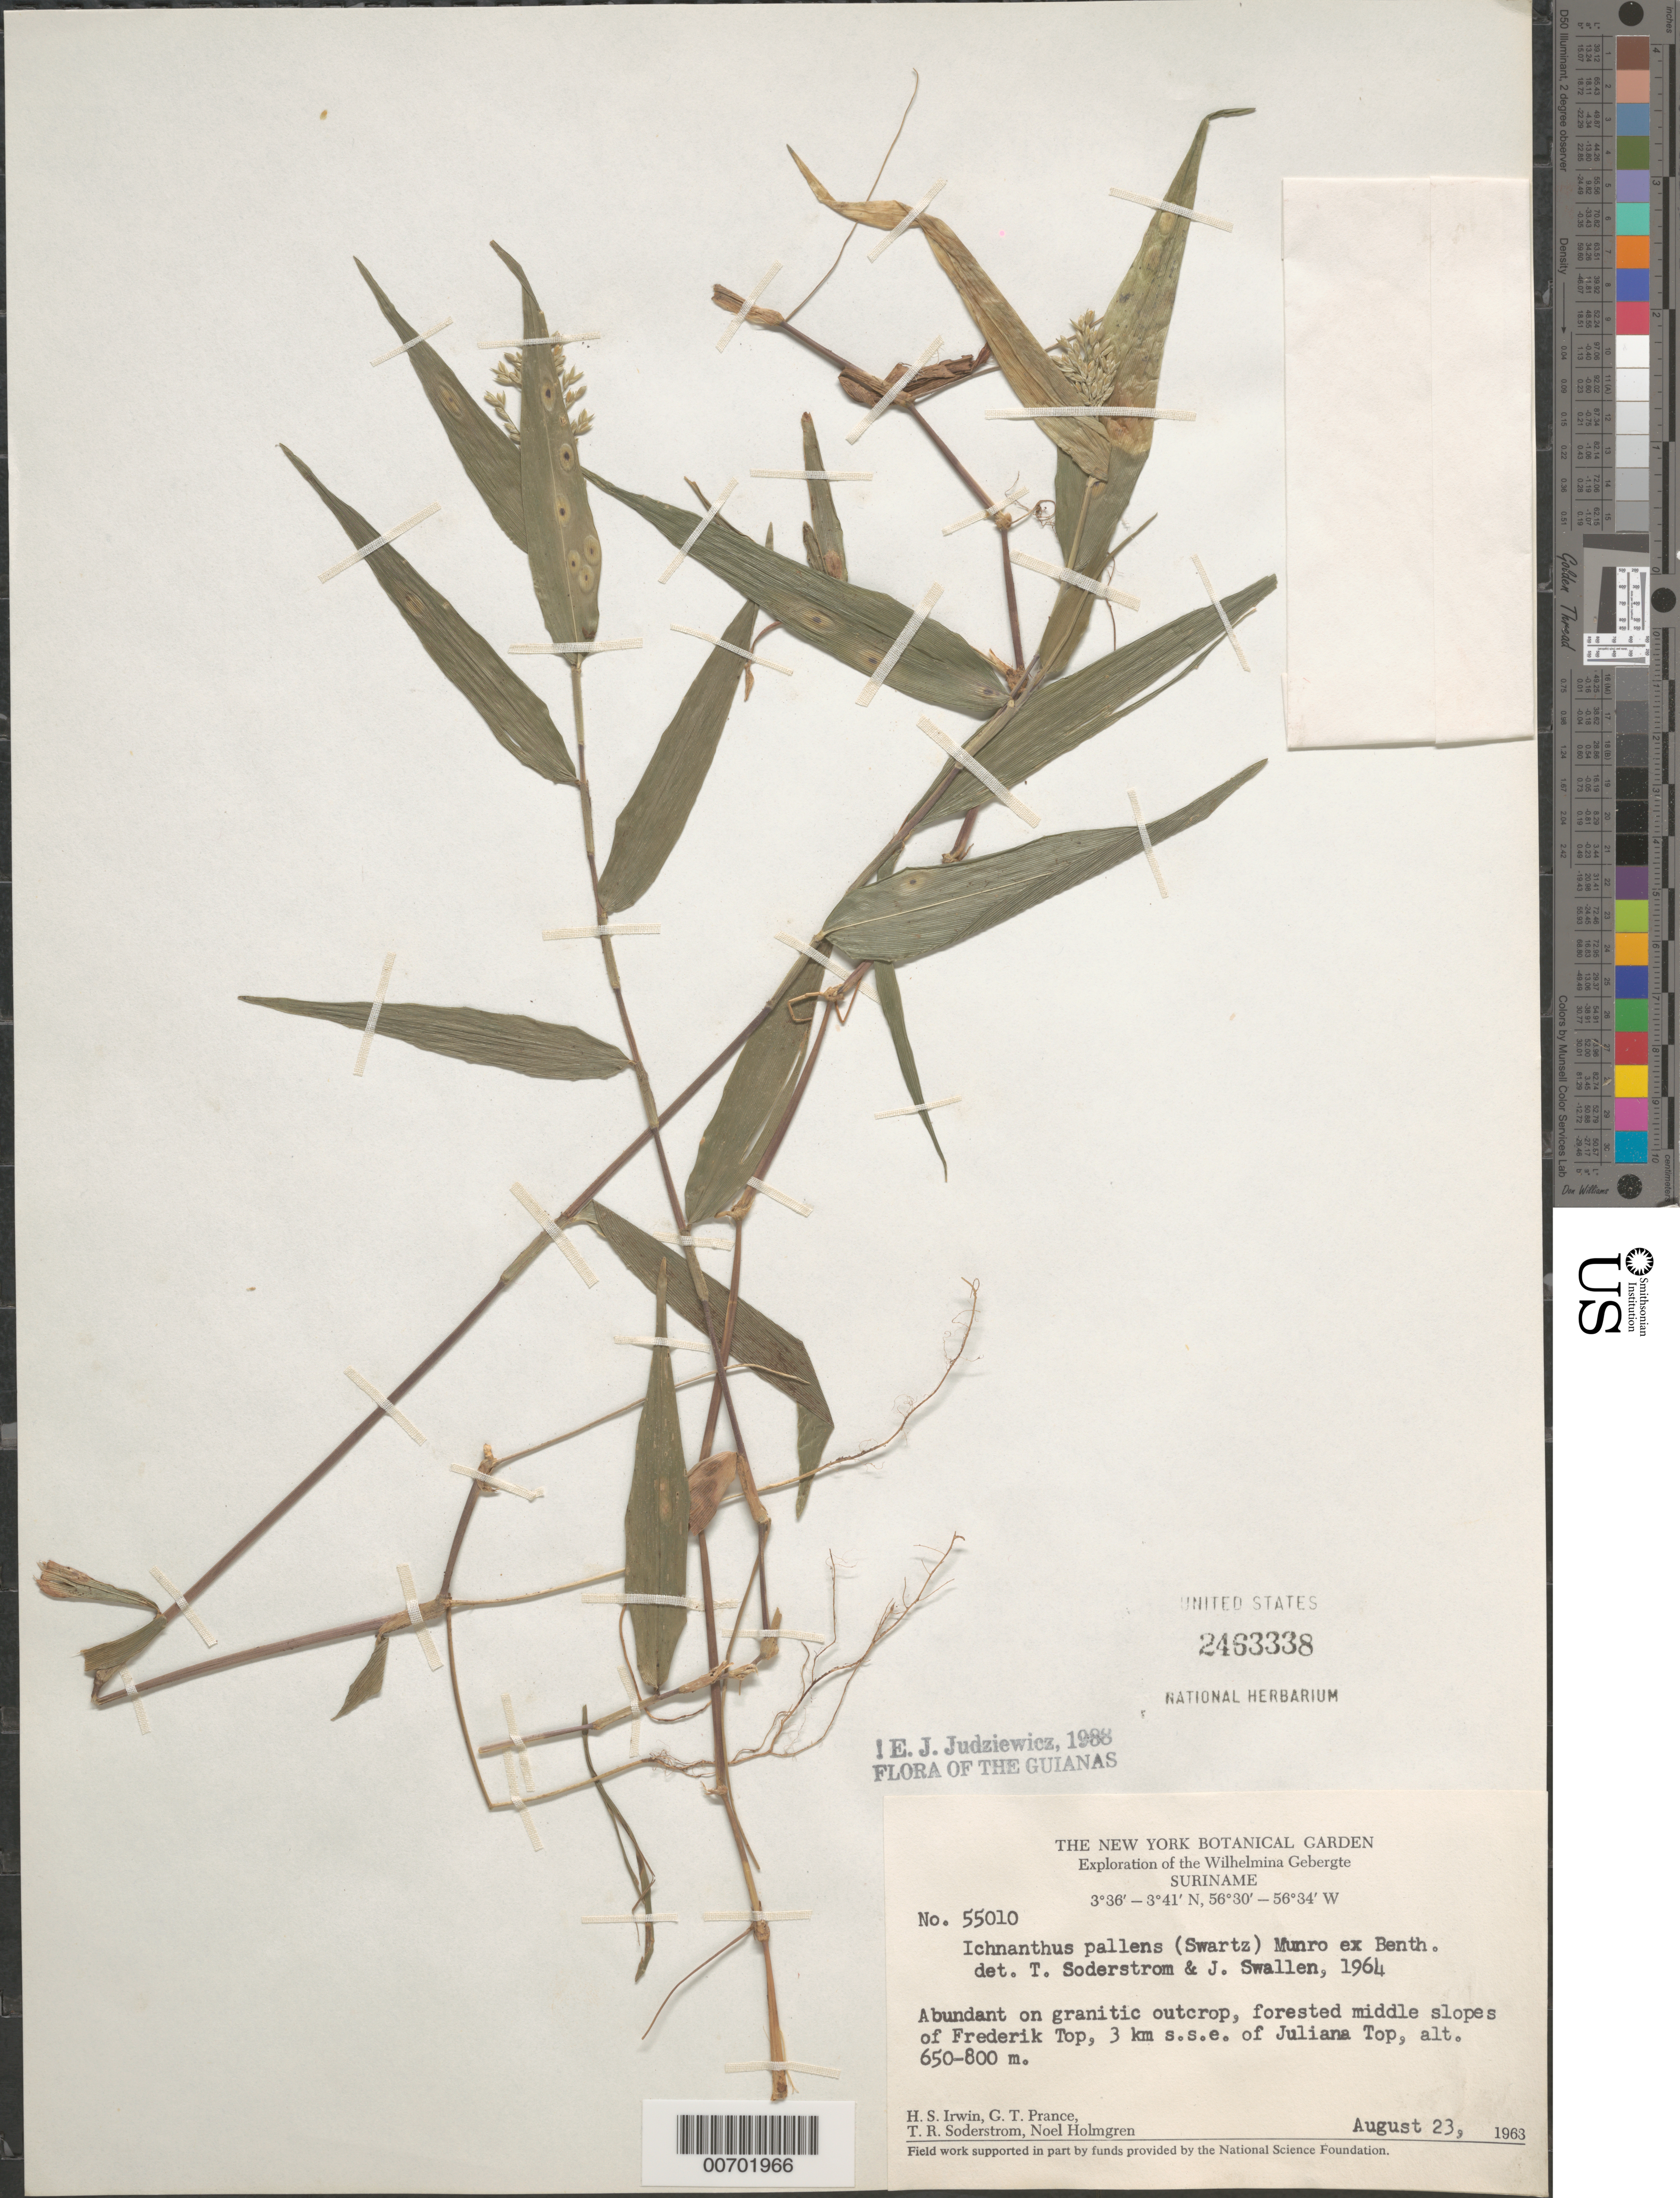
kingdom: Plantae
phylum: Tracheophyta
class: Liliopsida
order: Poales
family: Poaceae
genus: Ichnanthus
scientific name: Ichnanthus pallens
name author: (Sw.) Munro ex Benth.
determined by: Swallen, J. R.; Soderstrom, T. R.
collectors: H. Irwin, G. T. Prance, T. R. Soderstrom & N. H. Holmgren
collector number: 55010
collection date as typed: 23-Aug-63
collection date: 1963-08-23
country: Suriname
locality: Frederik Top, 3 km SSE of Juliana Top, Wilhelmina Gebergte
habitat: Granitic outcrop, forested middle slopes of Frederik Top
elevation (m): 650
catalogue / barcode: US 2463338